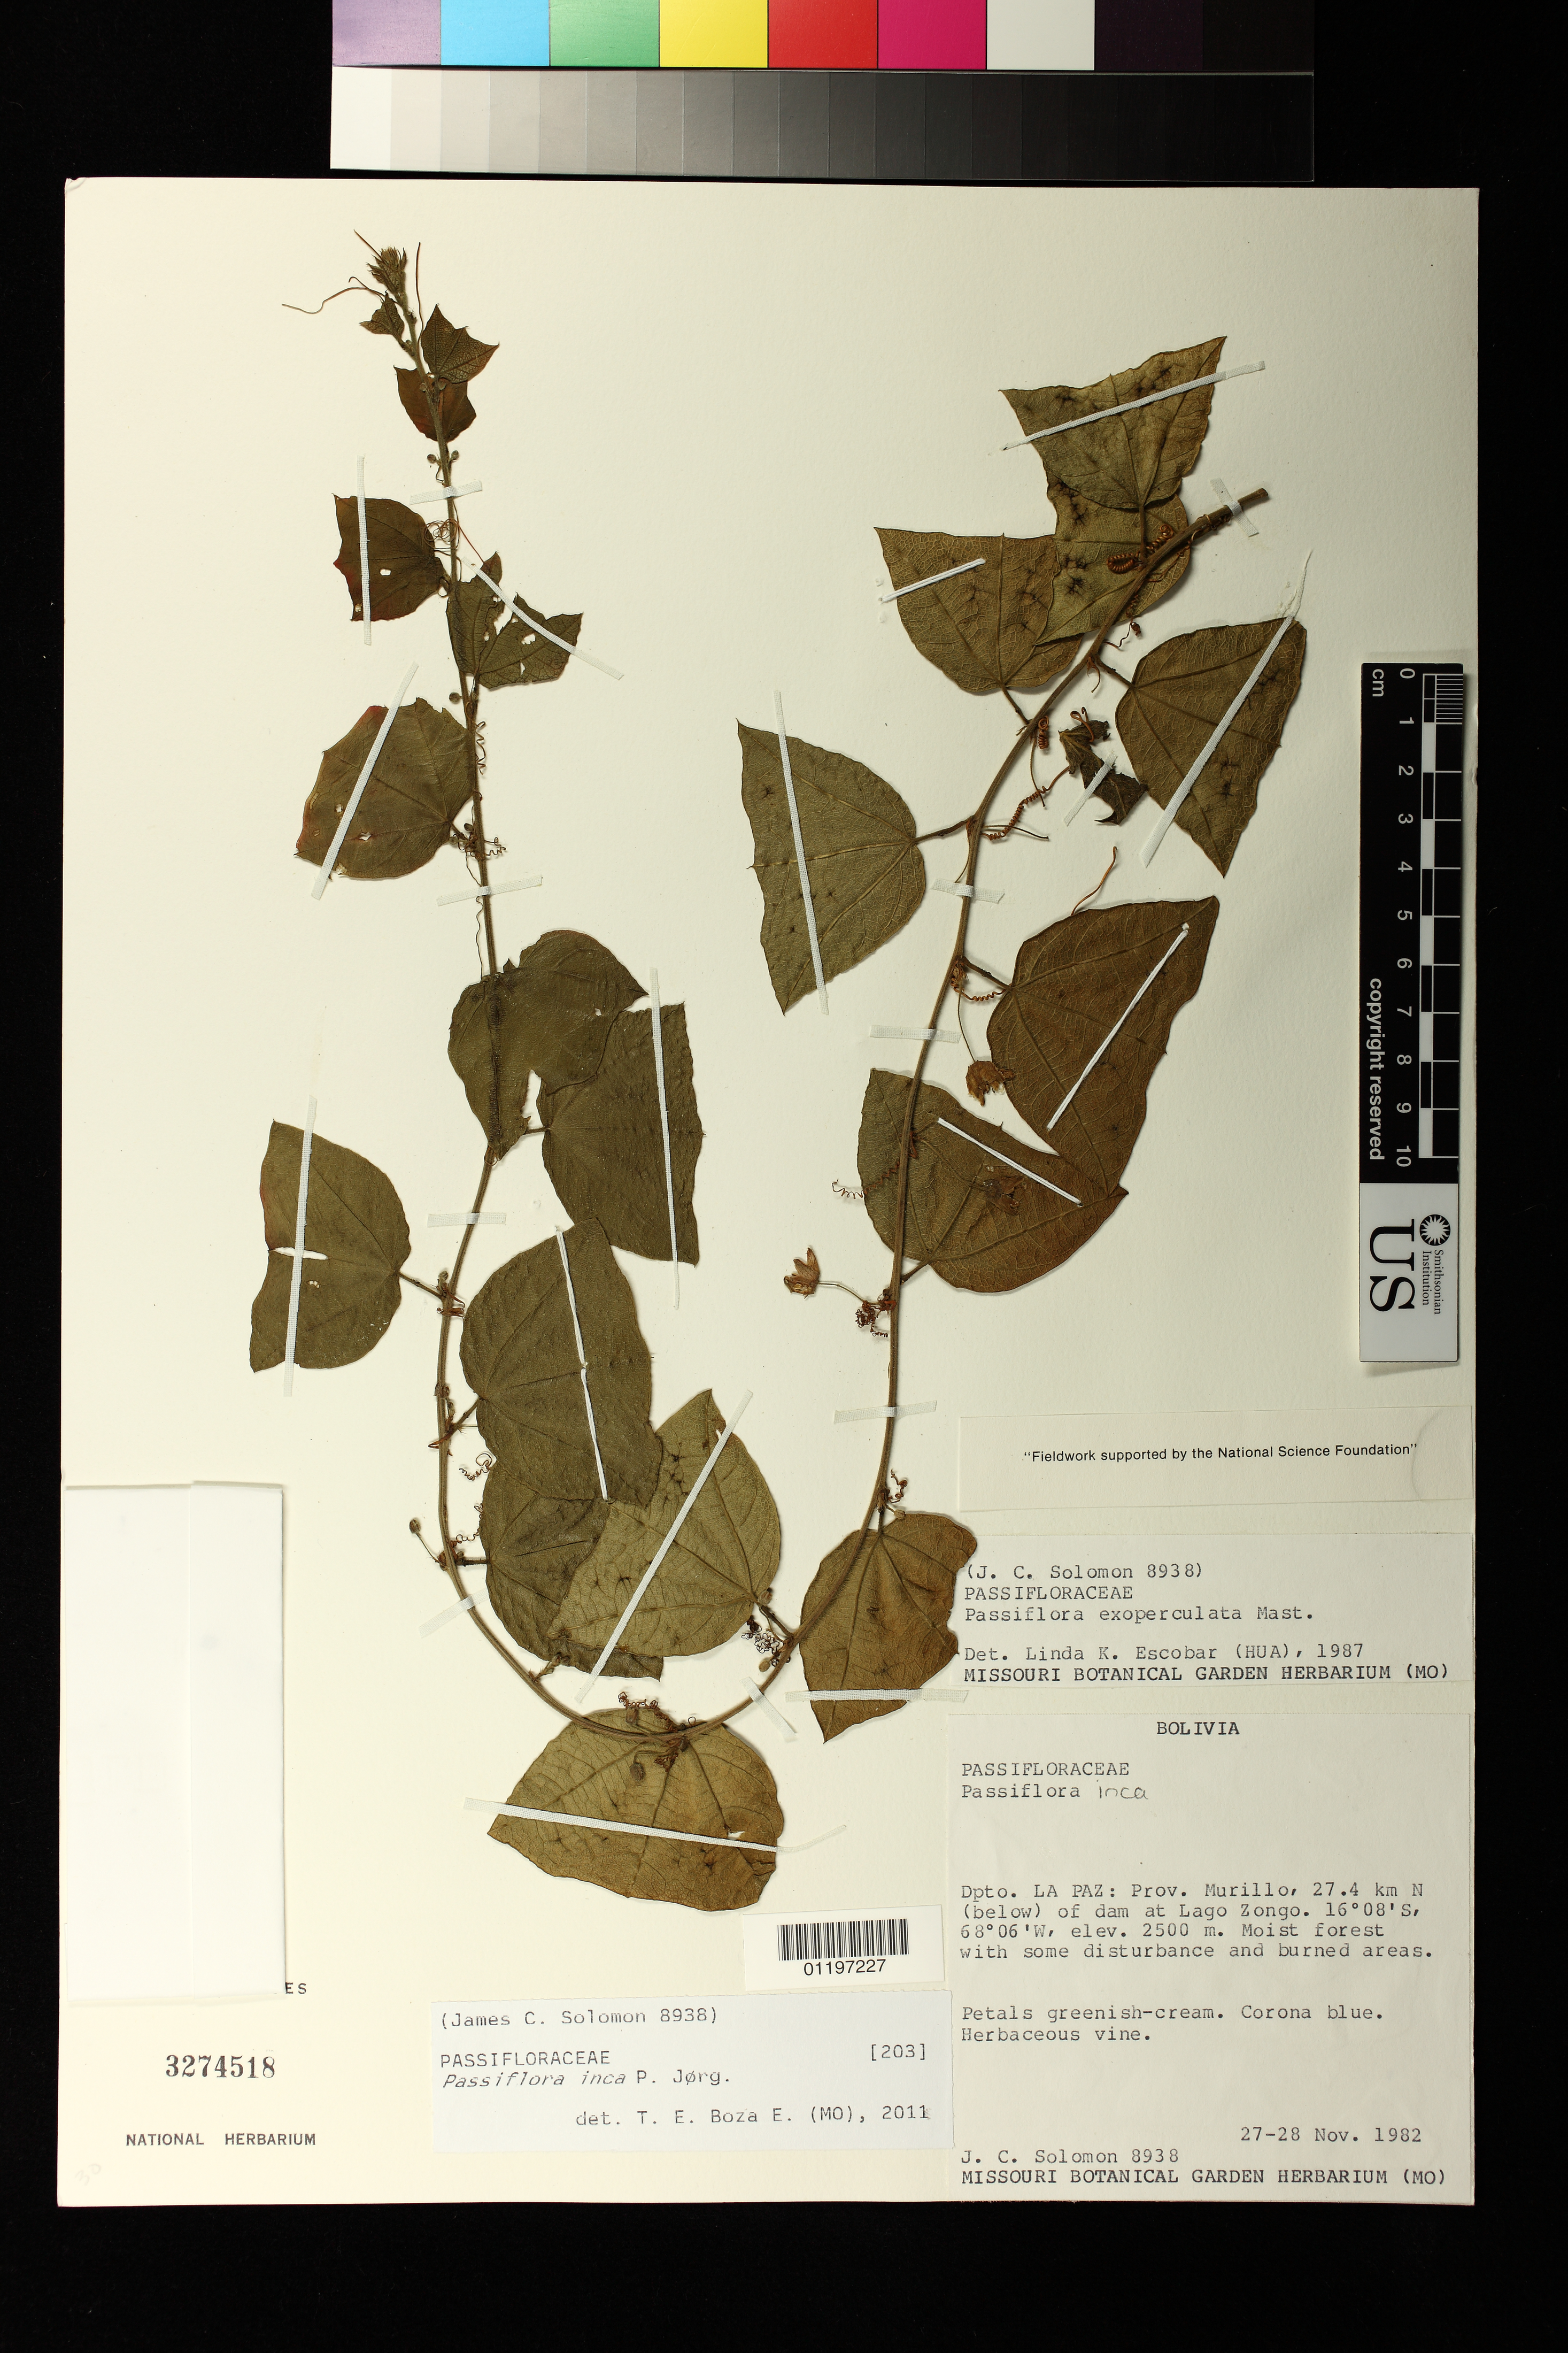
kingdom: Plantae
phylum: Tracheophyta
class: Magnoliopsida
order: Malpighiales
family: Passifloraceae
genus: Passiflora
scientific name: Passiflora inca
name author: P. Jørg.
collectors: J. C. Solomon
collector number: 8938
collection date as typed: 27 Nov 1982 to 28 Nov 1982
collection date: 1982-11-27/1982-11-28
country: Bolivia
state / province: La Paz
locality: Provincia Murillo, 27.4 km N (below) of dam at Lago Zongo.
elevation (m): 2500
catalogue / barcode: US 3274518